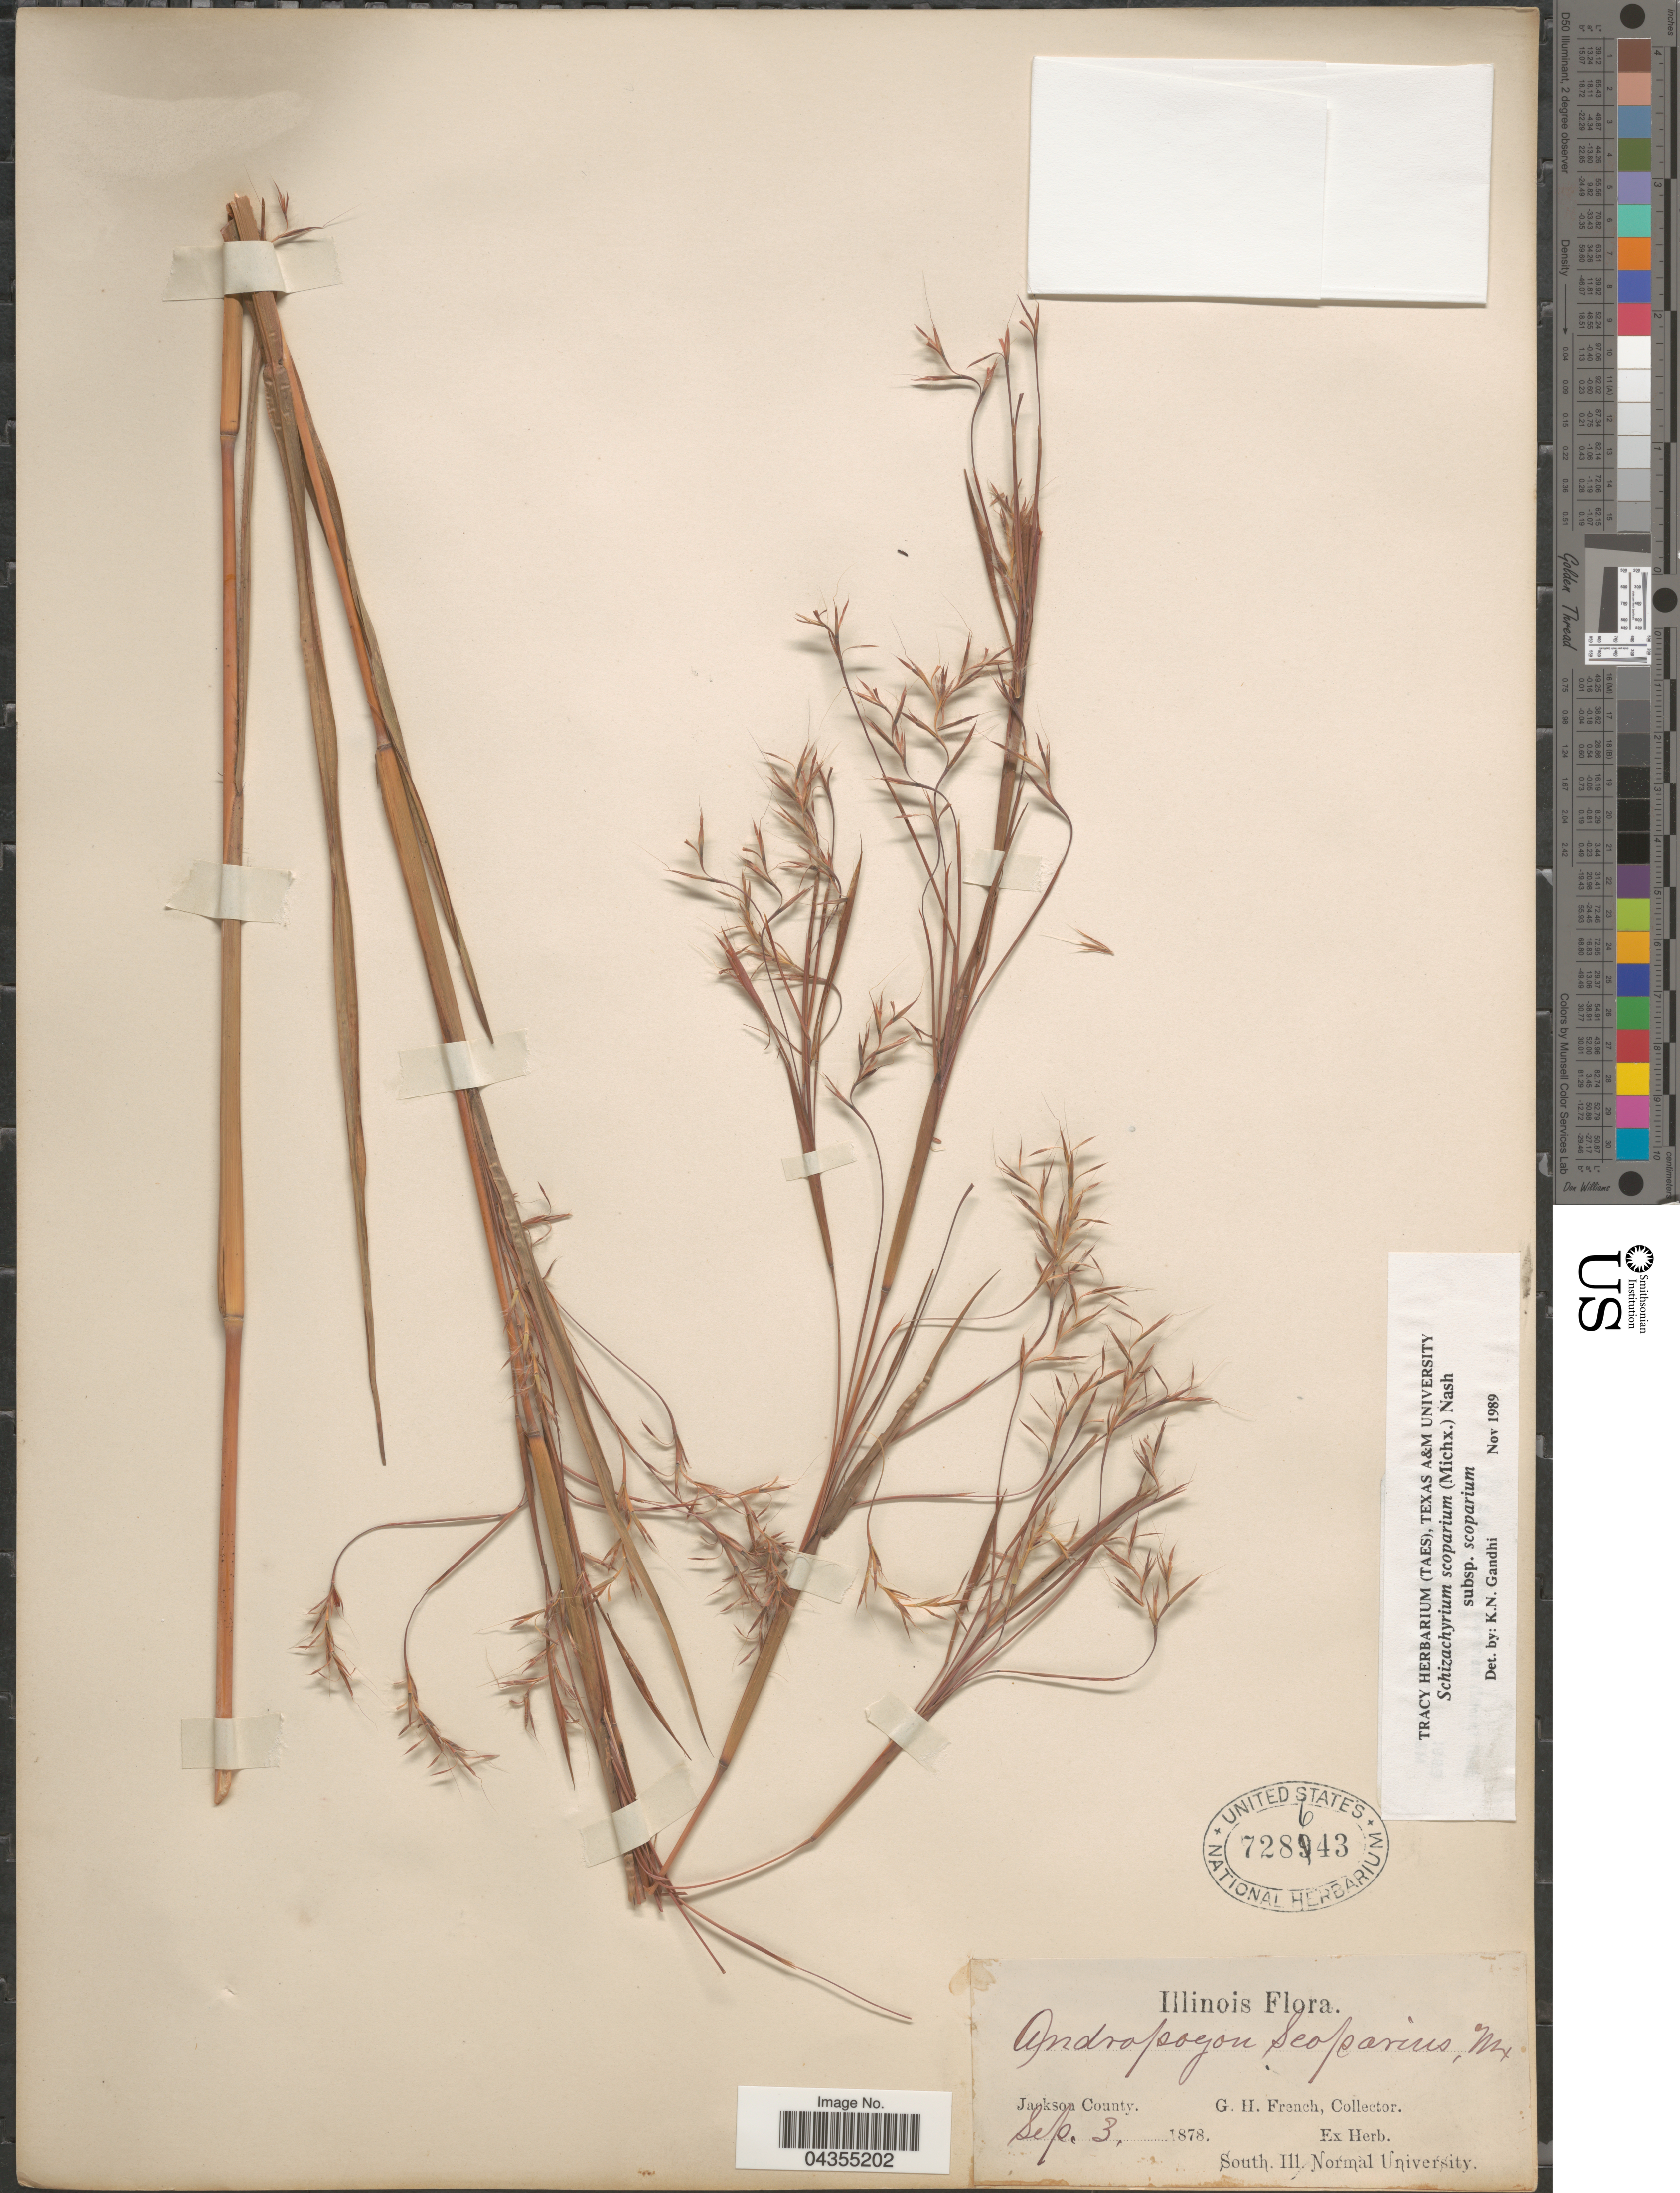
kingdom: Plantae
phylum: Tracheophyta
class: Liliopsida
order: Poales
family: Poaceae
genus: Schizachyrium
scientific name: Schizachyrium scoparium var. scoparium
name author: (Michx.) Nash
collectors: G. H. French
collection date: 1878-09-03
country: United States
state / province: Illinois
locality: Jackson County.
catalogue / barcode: US 728643